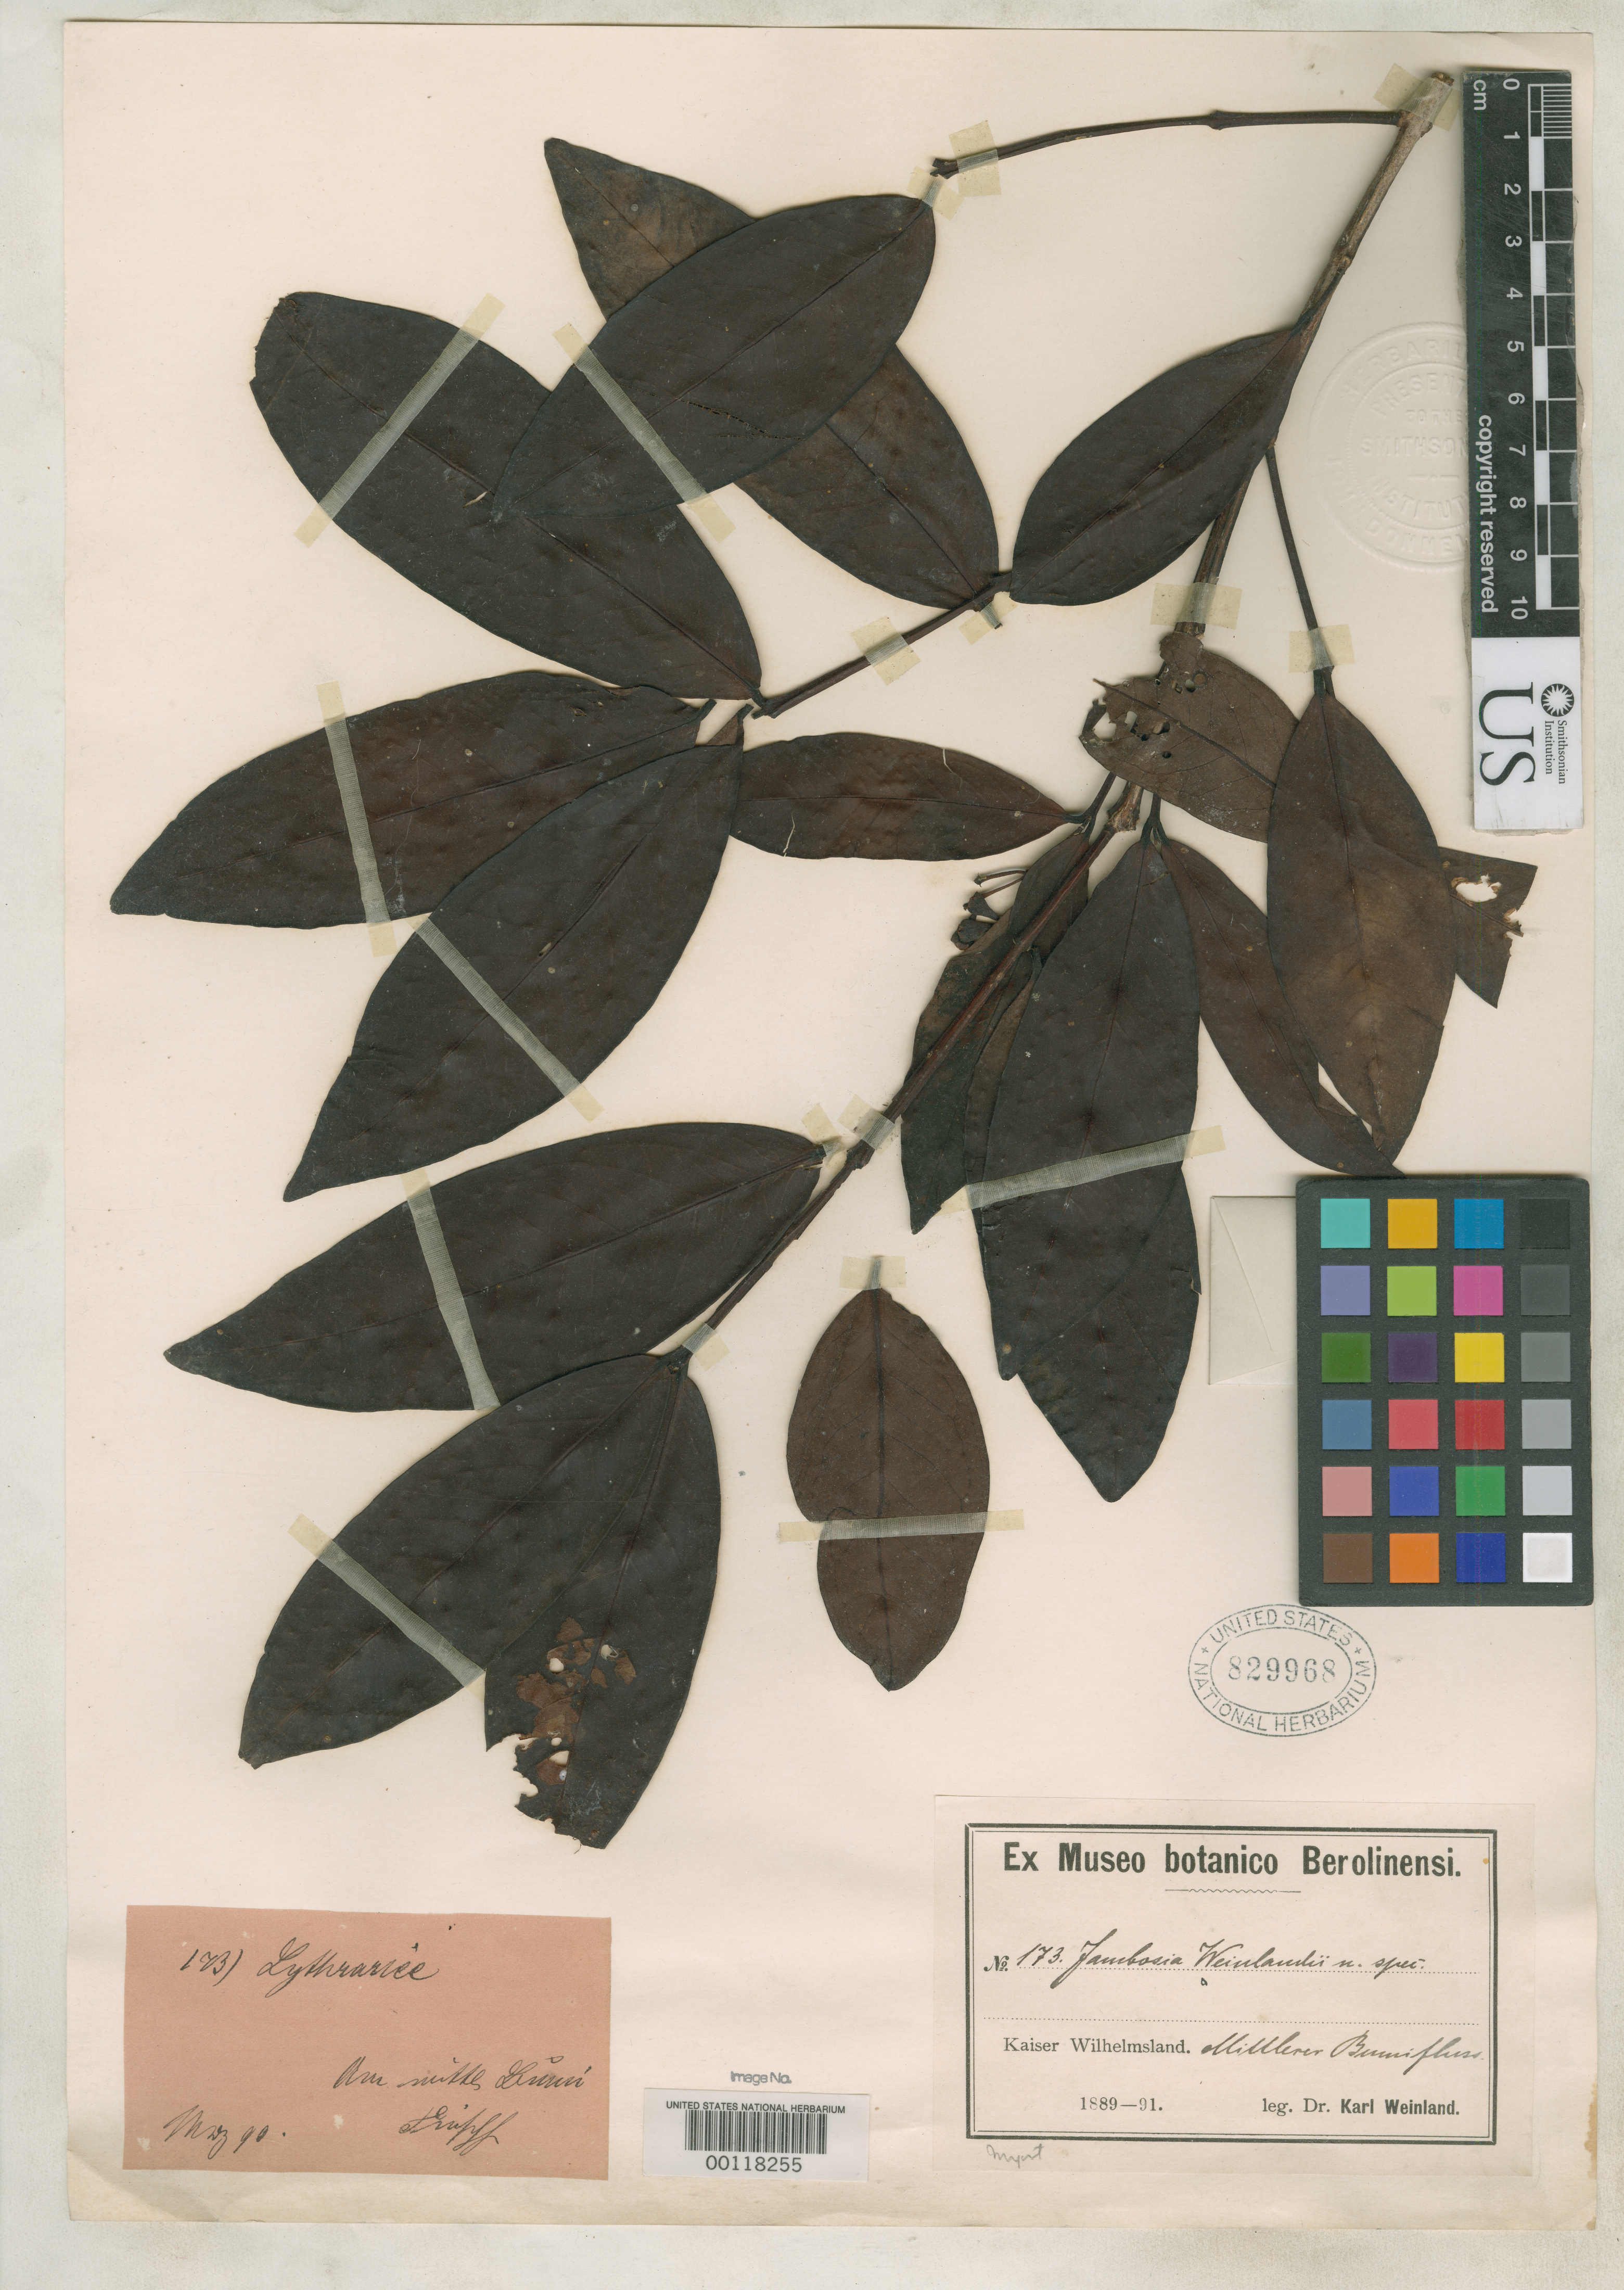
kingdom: Plantae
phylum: Tracheophyta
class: Magnoliopsida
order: Myrtales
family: Myrtaceae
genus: Jambosa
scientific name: Jambosa weinlandii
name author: K. Schum. in K. Schum. & Lauterb.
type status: Type Fragment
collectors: K. Weinland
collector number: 173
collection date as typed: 1889 to -- --- 1891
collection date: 1889/1891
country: Papua New Guinea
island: New Guinea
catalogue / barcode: US 829968